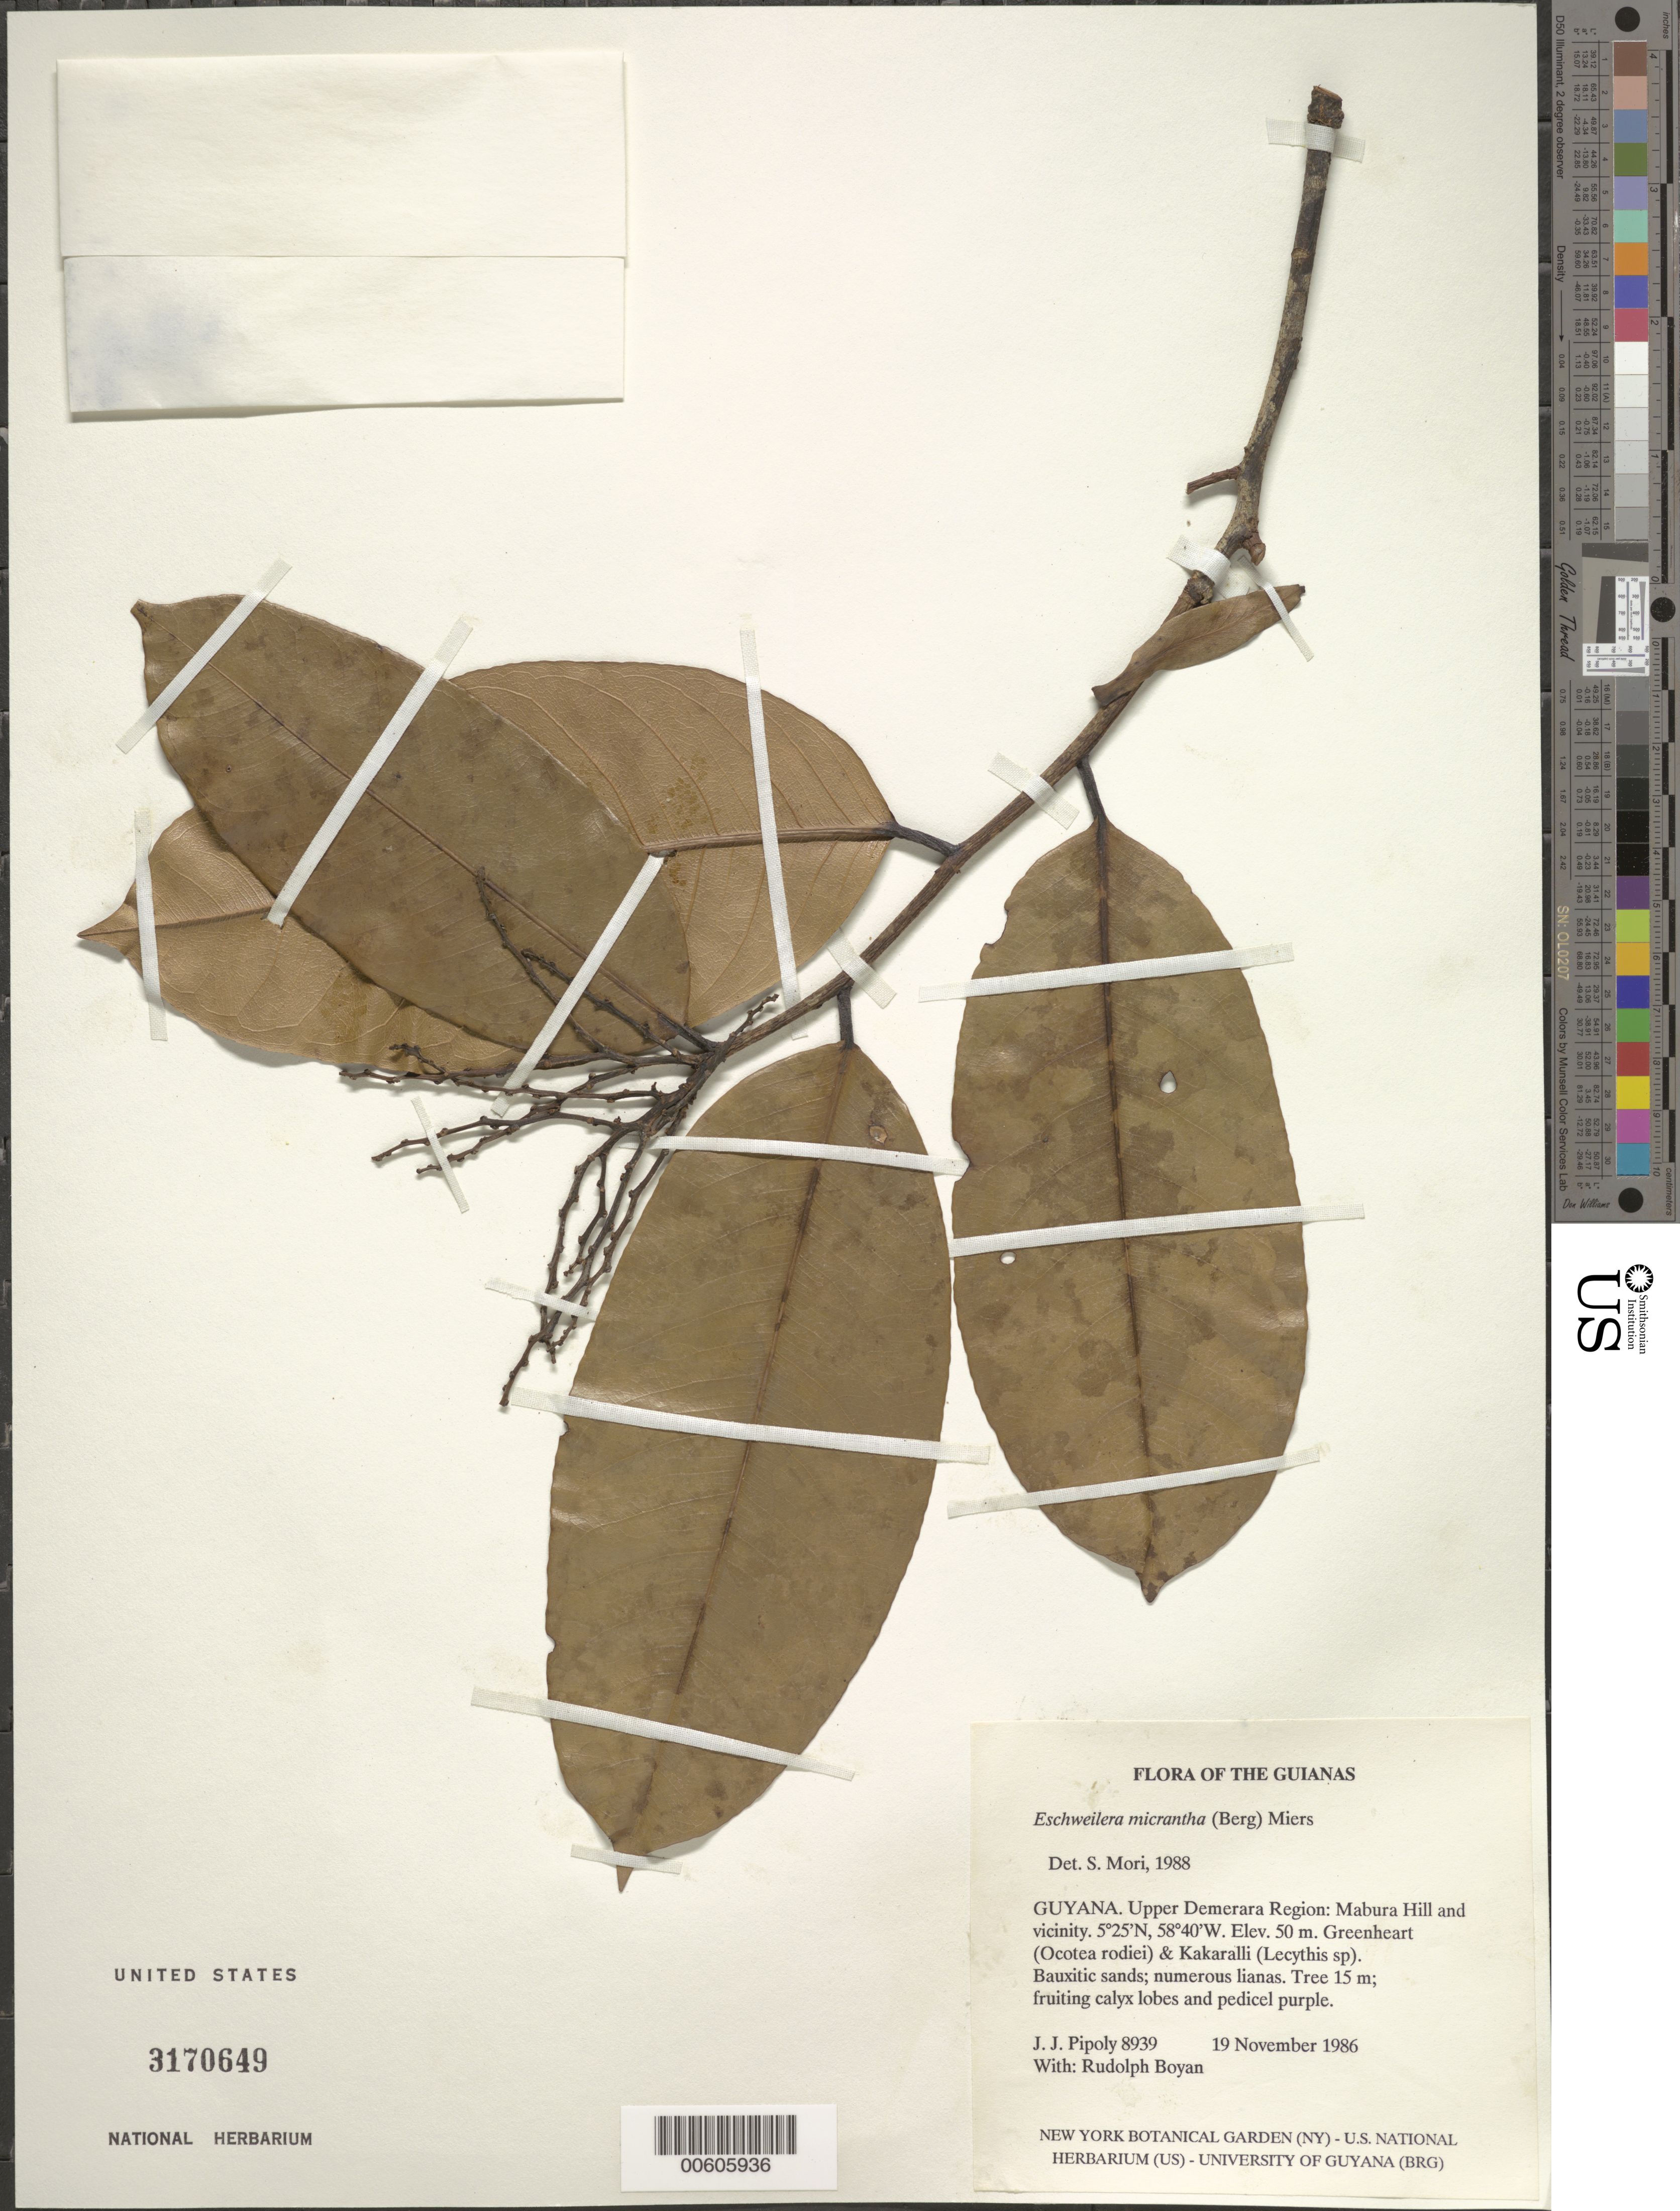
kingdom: Plantae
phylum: Tracheophyta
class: Magnoliopsida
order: Ericales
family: Lecythidaceae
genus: Eschweilera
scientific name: Eschweilera micrantha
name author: (O. Berg) Miers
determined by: Mori, Scott A.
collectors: J. J. Pipoly & R. Boyan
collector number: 8939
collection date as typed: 19 November 1986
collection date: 1986-11-19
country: Guyana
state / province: U. Demerara-Berbice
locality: Mabura Hill and vicinity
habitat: Forest on bauxitic sands. Greenheart (Ocotea rodiaei) and Kakaralli (Lecythis sp). Numerous lianas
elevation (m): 50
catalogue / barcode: US 3170649